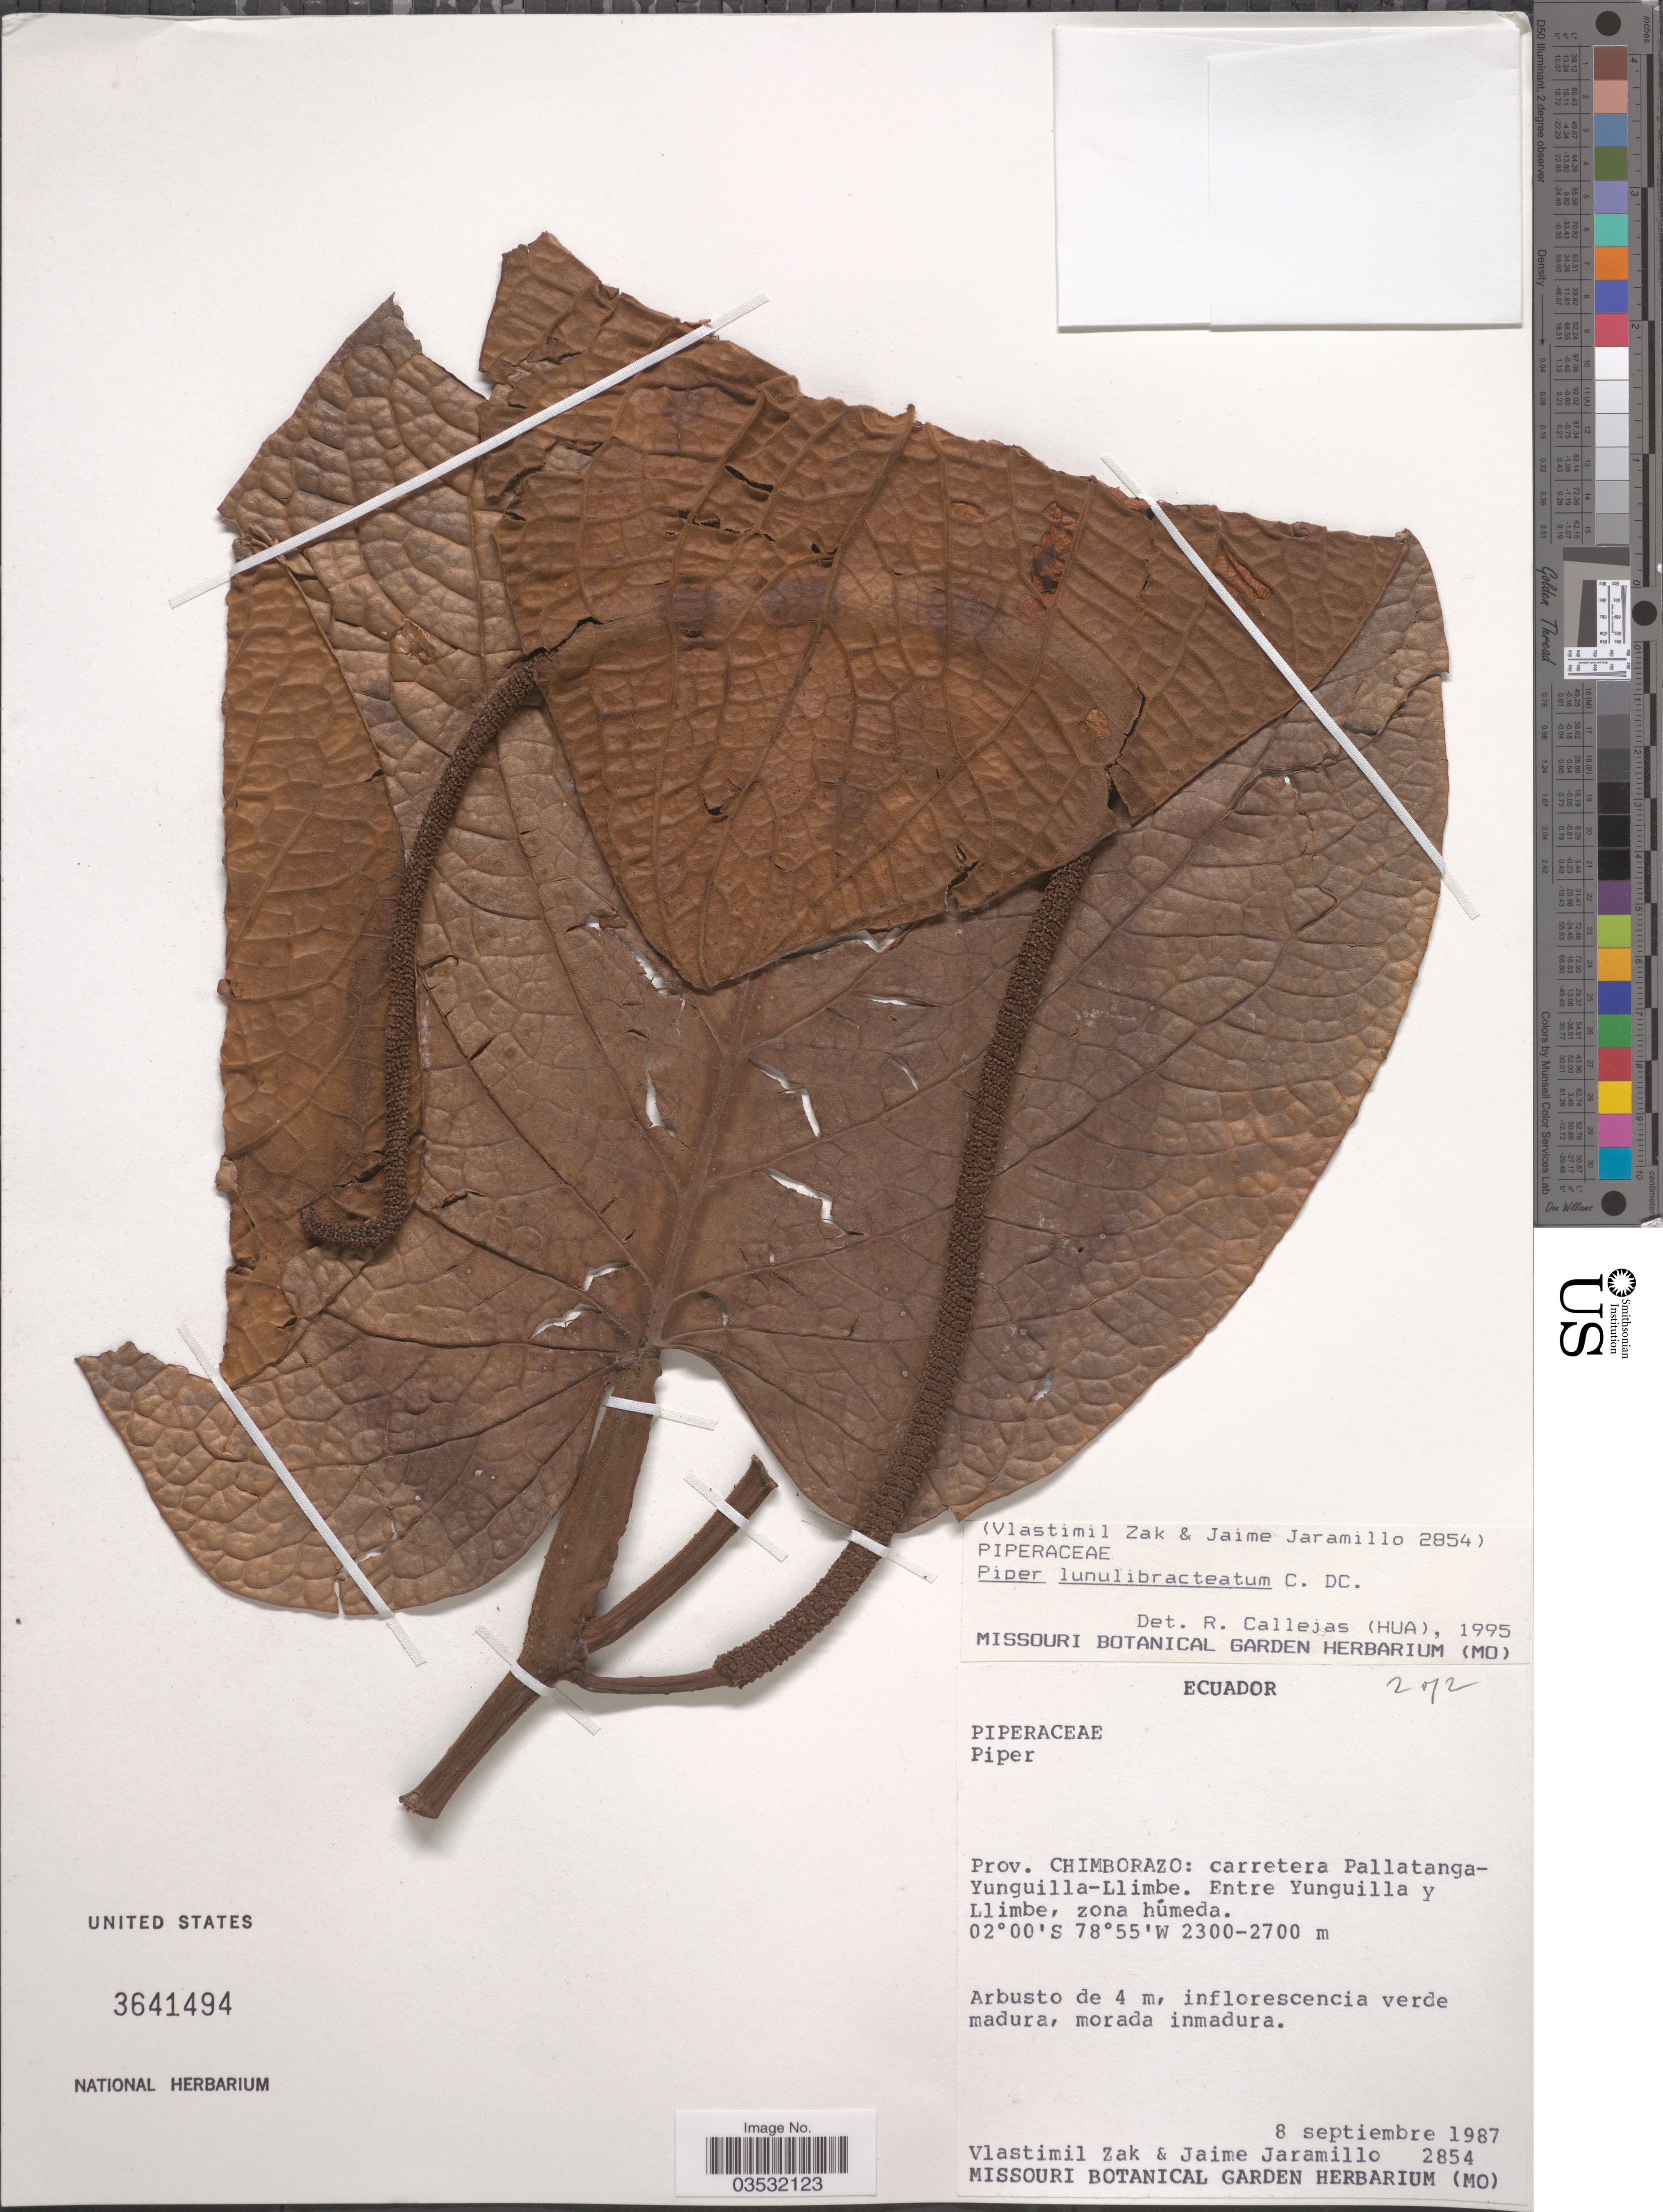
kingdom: Plantae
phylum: Tracheophyta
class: Magnoliopsida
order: Piperales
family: Piperaceae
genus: Piper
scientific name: Piper lunulibracteatum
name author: C. DC.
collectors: V. Zak & J. Jaramillo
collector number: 2854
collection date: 1987-09-08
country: Ecuador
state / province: Chimborazo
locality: Carretera Pallatanga-Yunguilla-Llimbe. Entre Yunguilla y Llimbe, zona húmeda.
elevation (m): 2300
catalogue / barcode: US 3641494